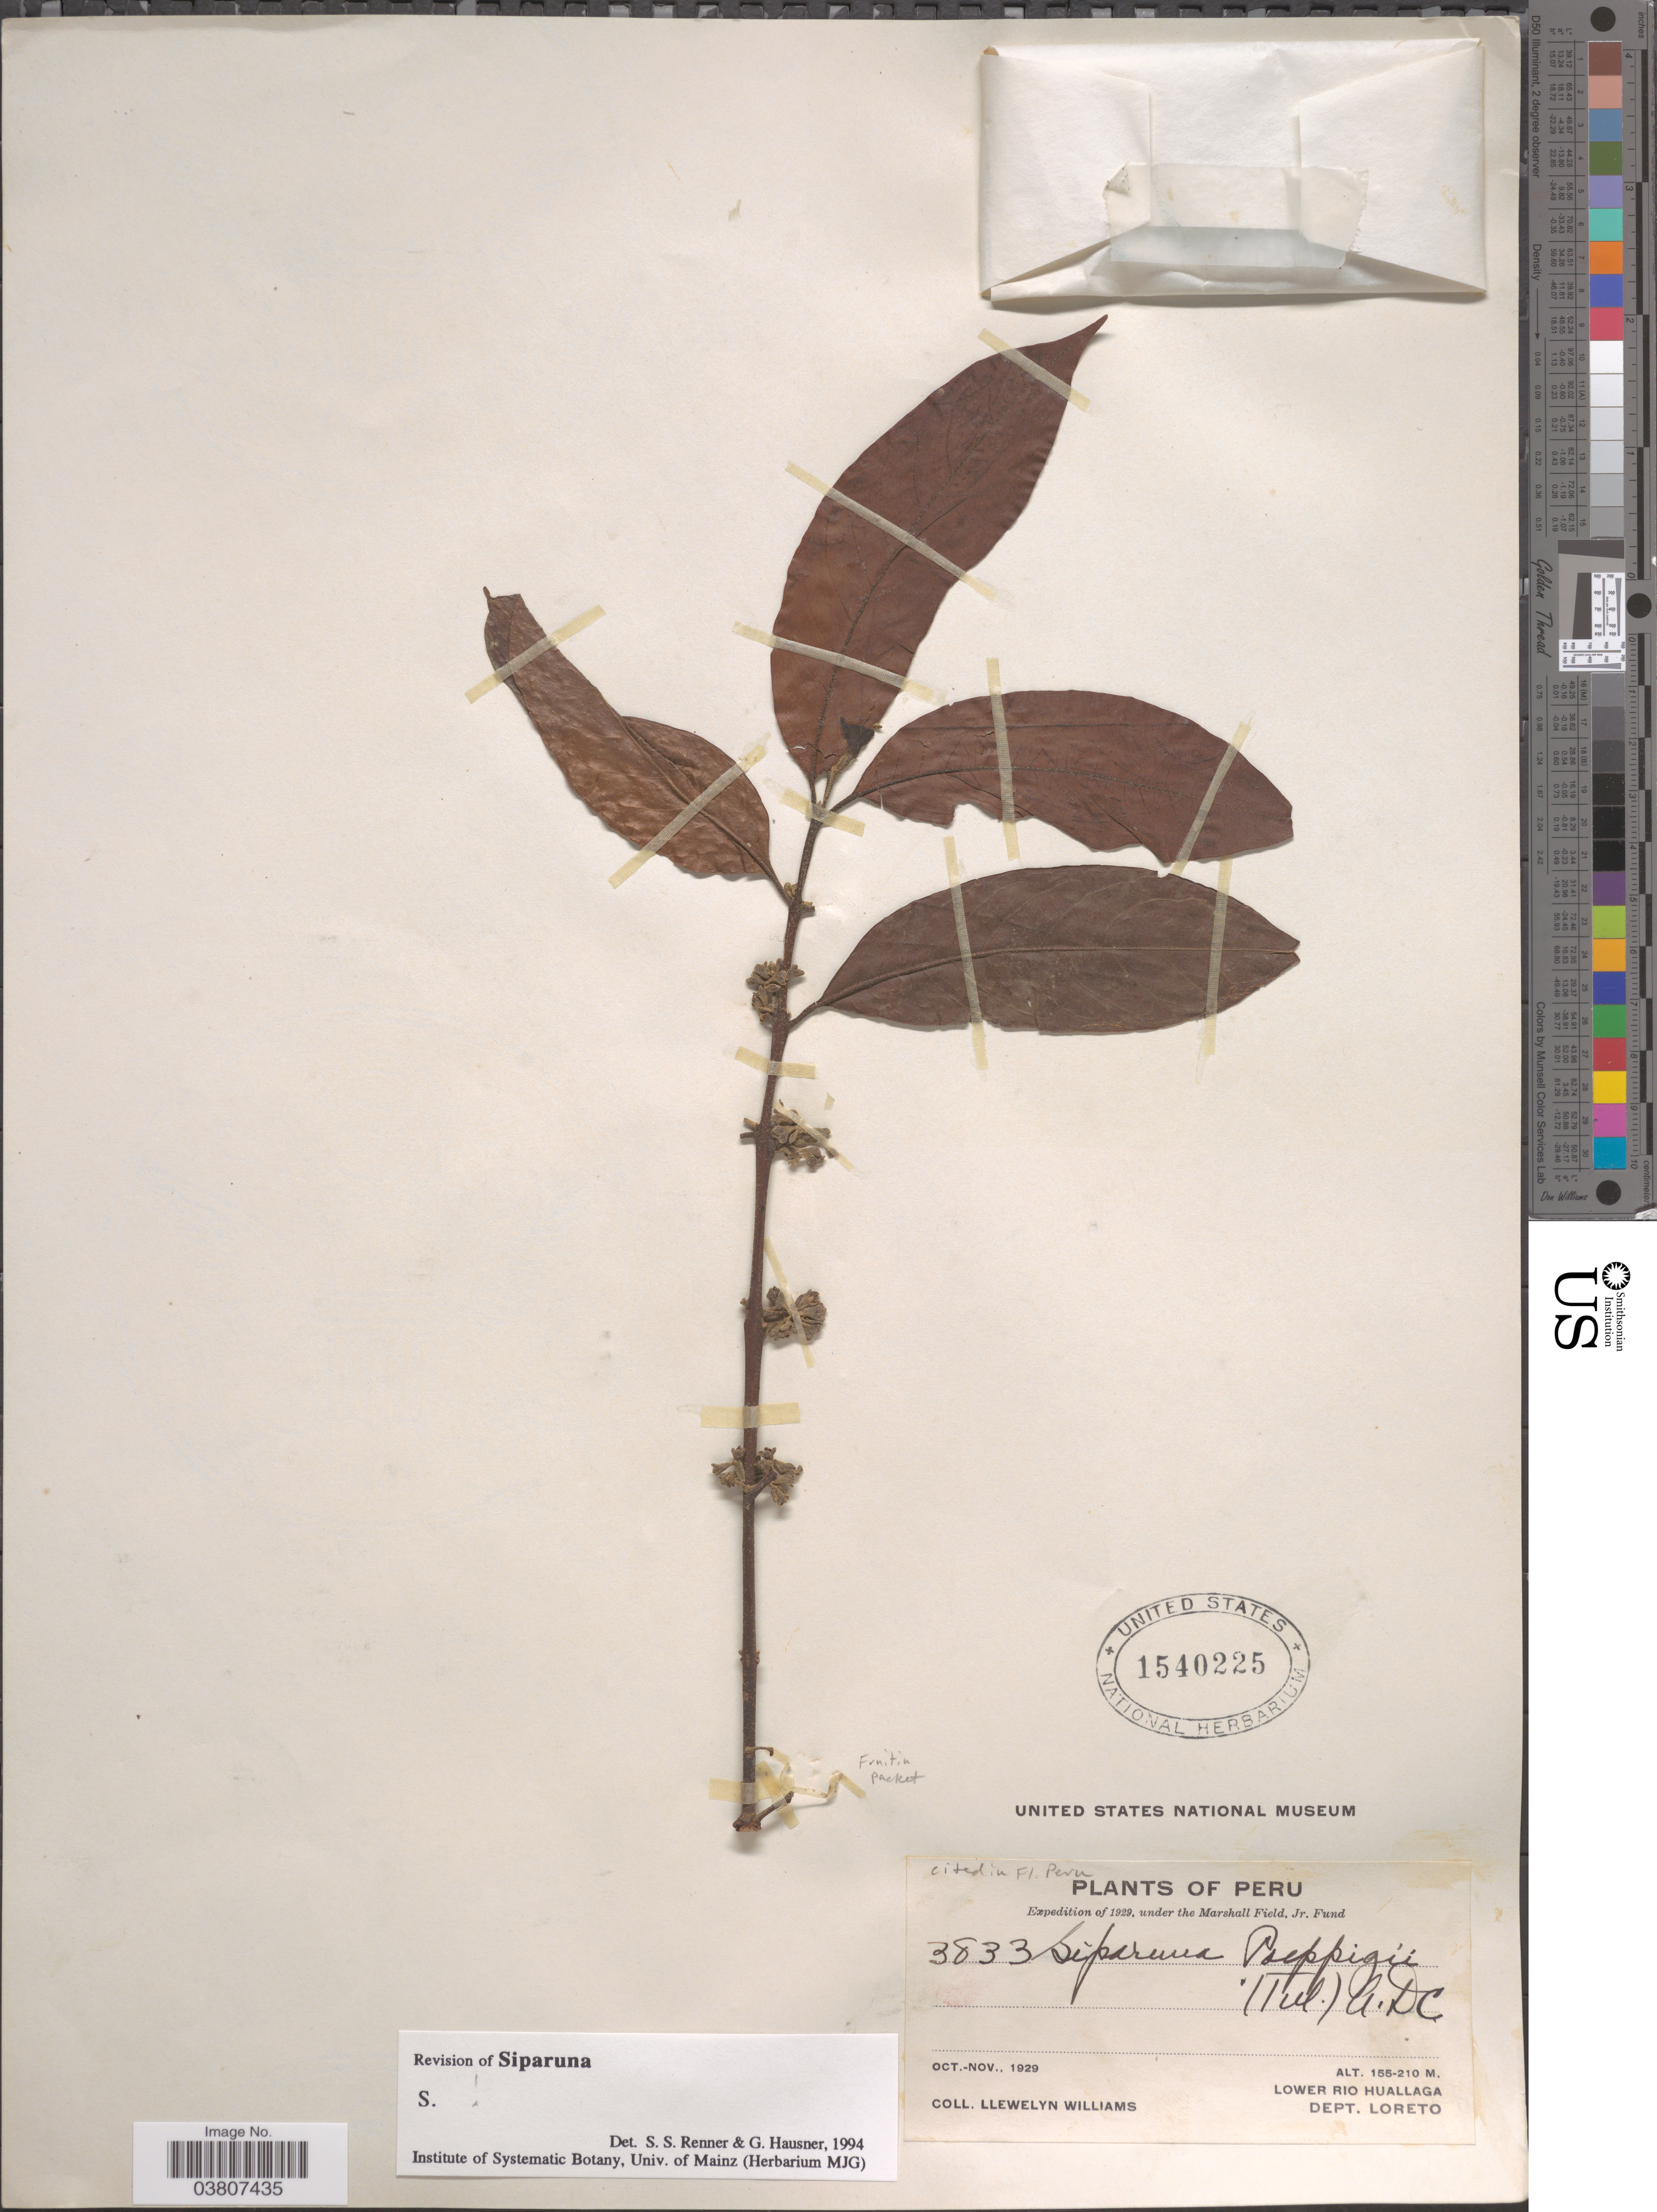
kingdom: Plantae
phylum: Tracheophyta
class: Magnoliopsida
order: Laurales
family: Siparunaceae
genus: Siparuna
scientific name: Siparuna poeppigii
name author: (Tul.) A. DC.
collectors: Ll. Williams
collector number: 3833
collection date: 1929-10/1929-11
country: Peru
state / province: Loreto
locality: Lower Rio Huallaga. Dept. Loreto.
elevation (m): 155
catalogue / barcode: US 1540225